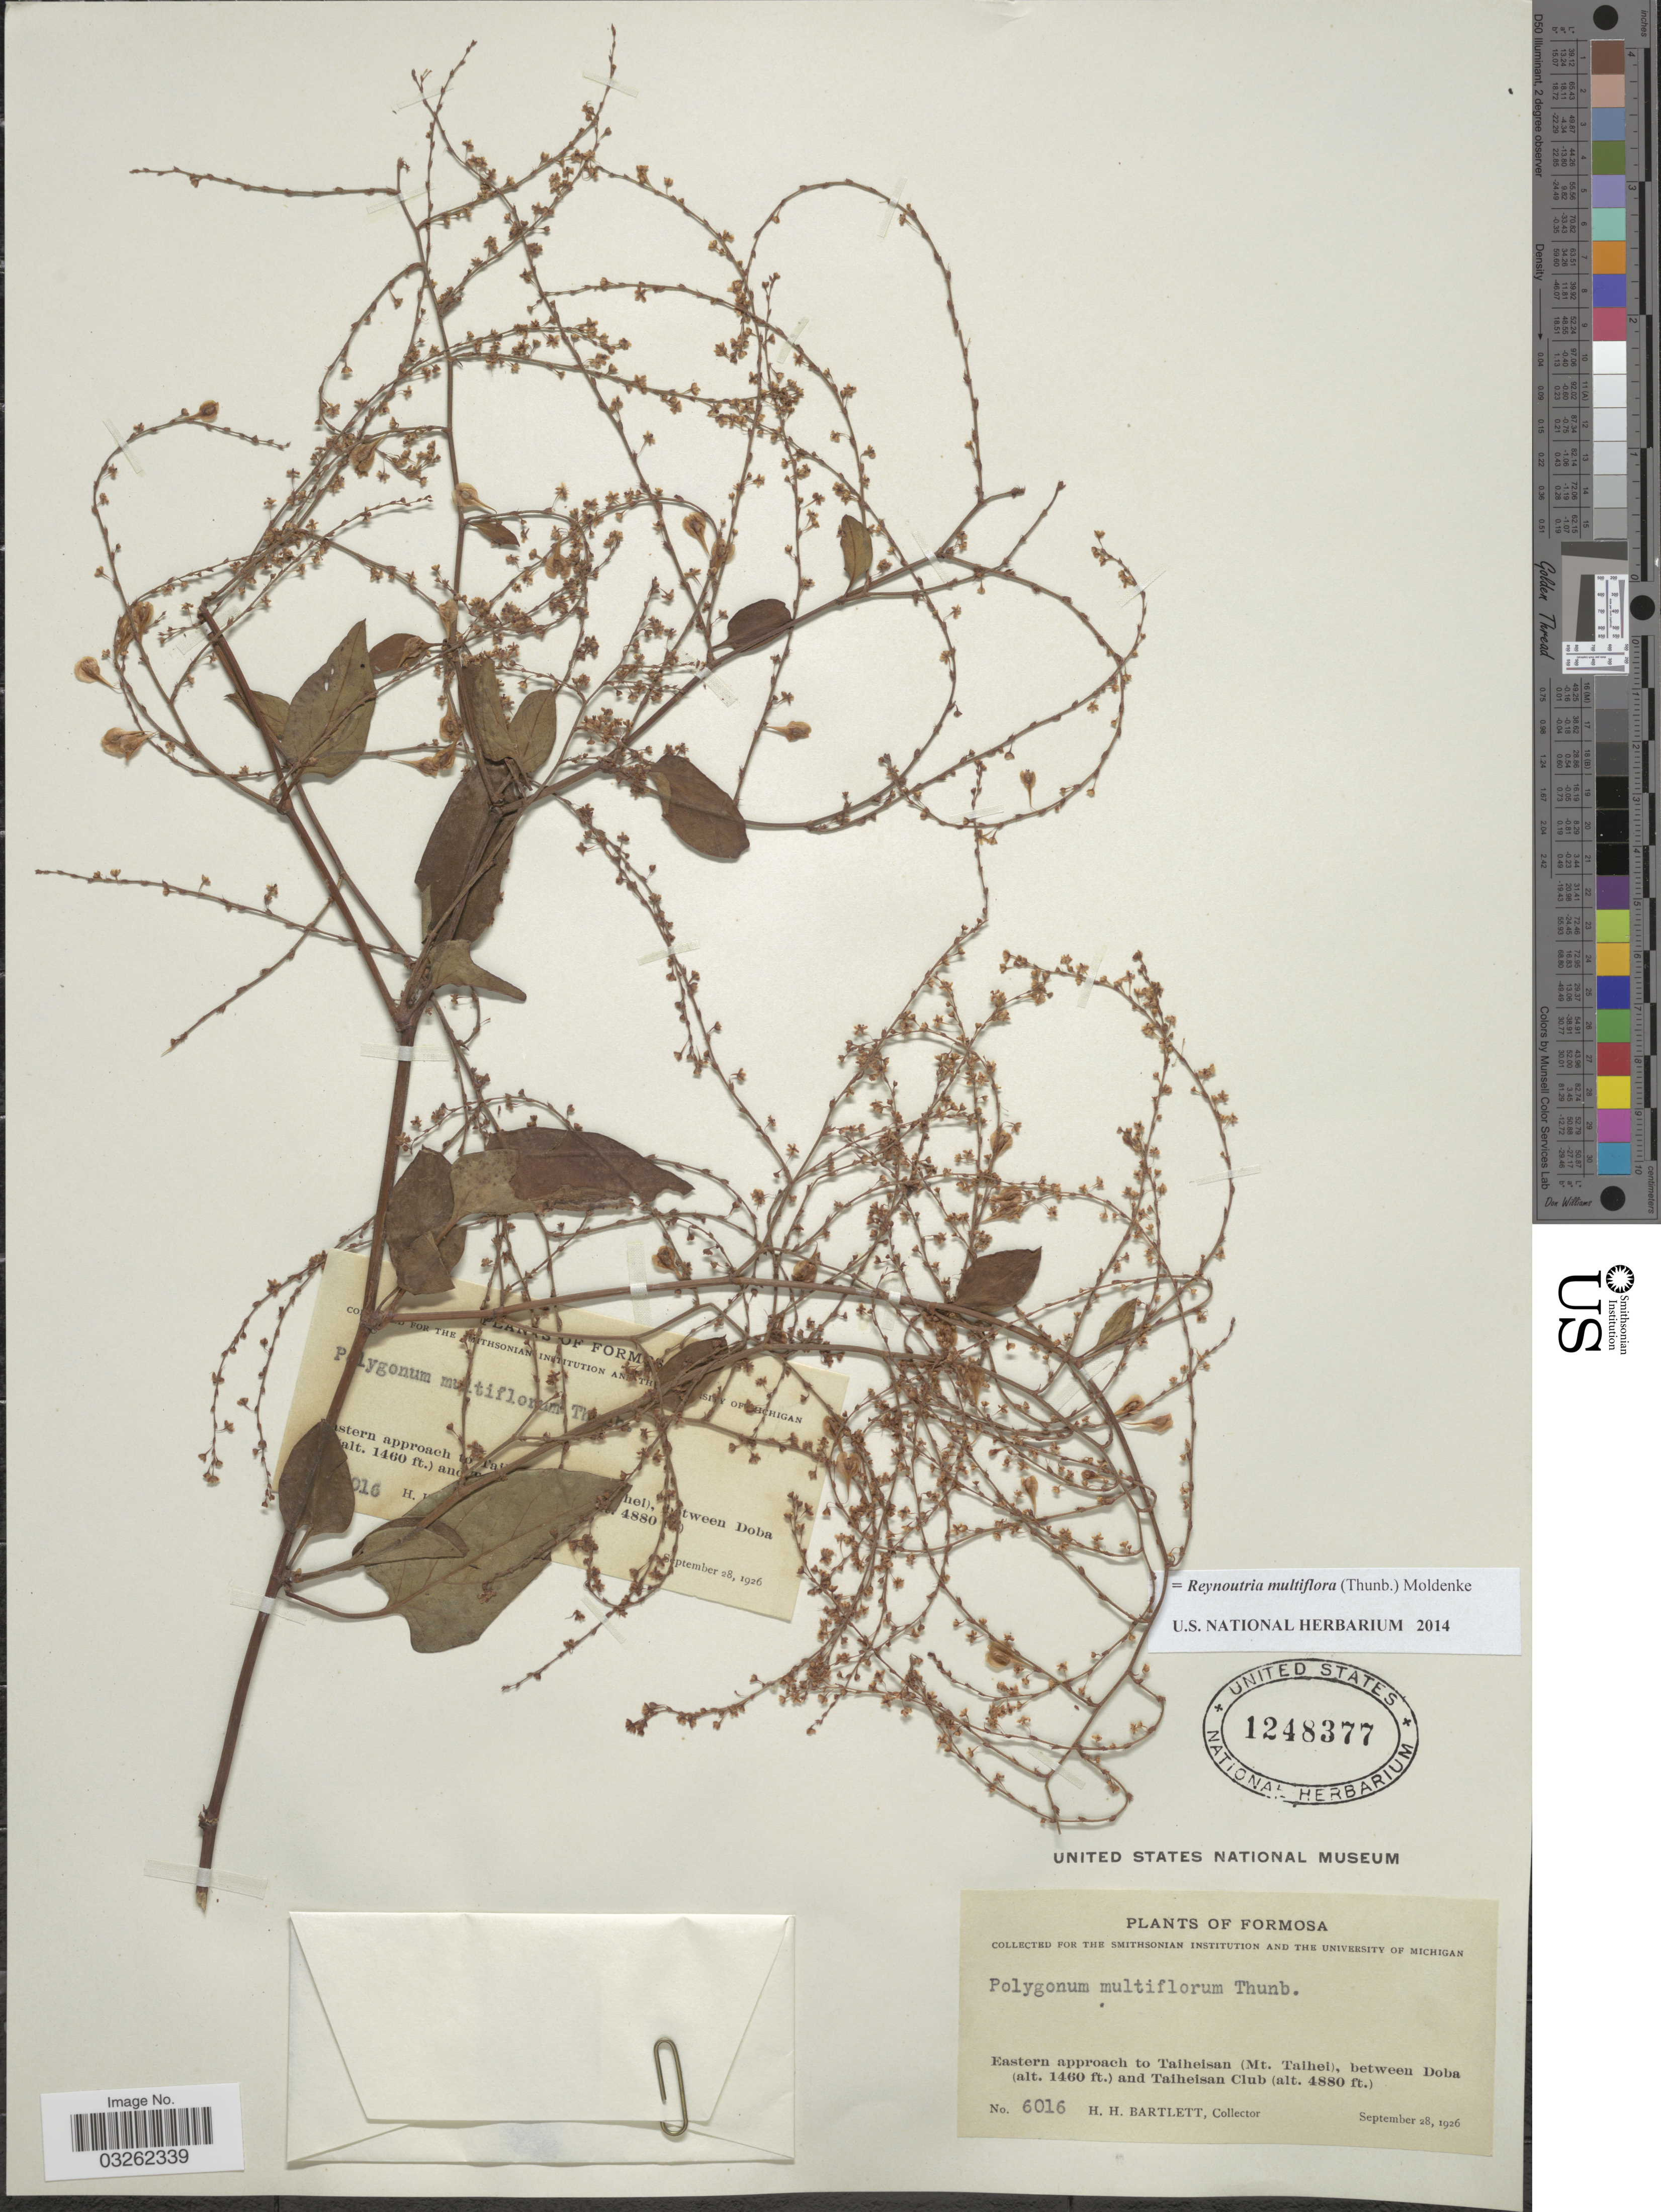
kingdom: Plantae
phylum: Tracheophyta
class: Magnoliopsida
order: Caryophyllales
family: Polygonaceae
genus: Reynoutria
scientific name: Reynoutria multiflora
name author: (Thunb.) Moldenke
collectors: H. H. Bartlett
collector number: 6016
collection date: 1926-09-28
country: Taiwan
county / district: Yilan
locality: Formosa, Eastern approach to Taiheisan (Mt. Taihei), between Doba and Taiheisan.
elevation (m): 445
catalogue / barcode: US 1248377